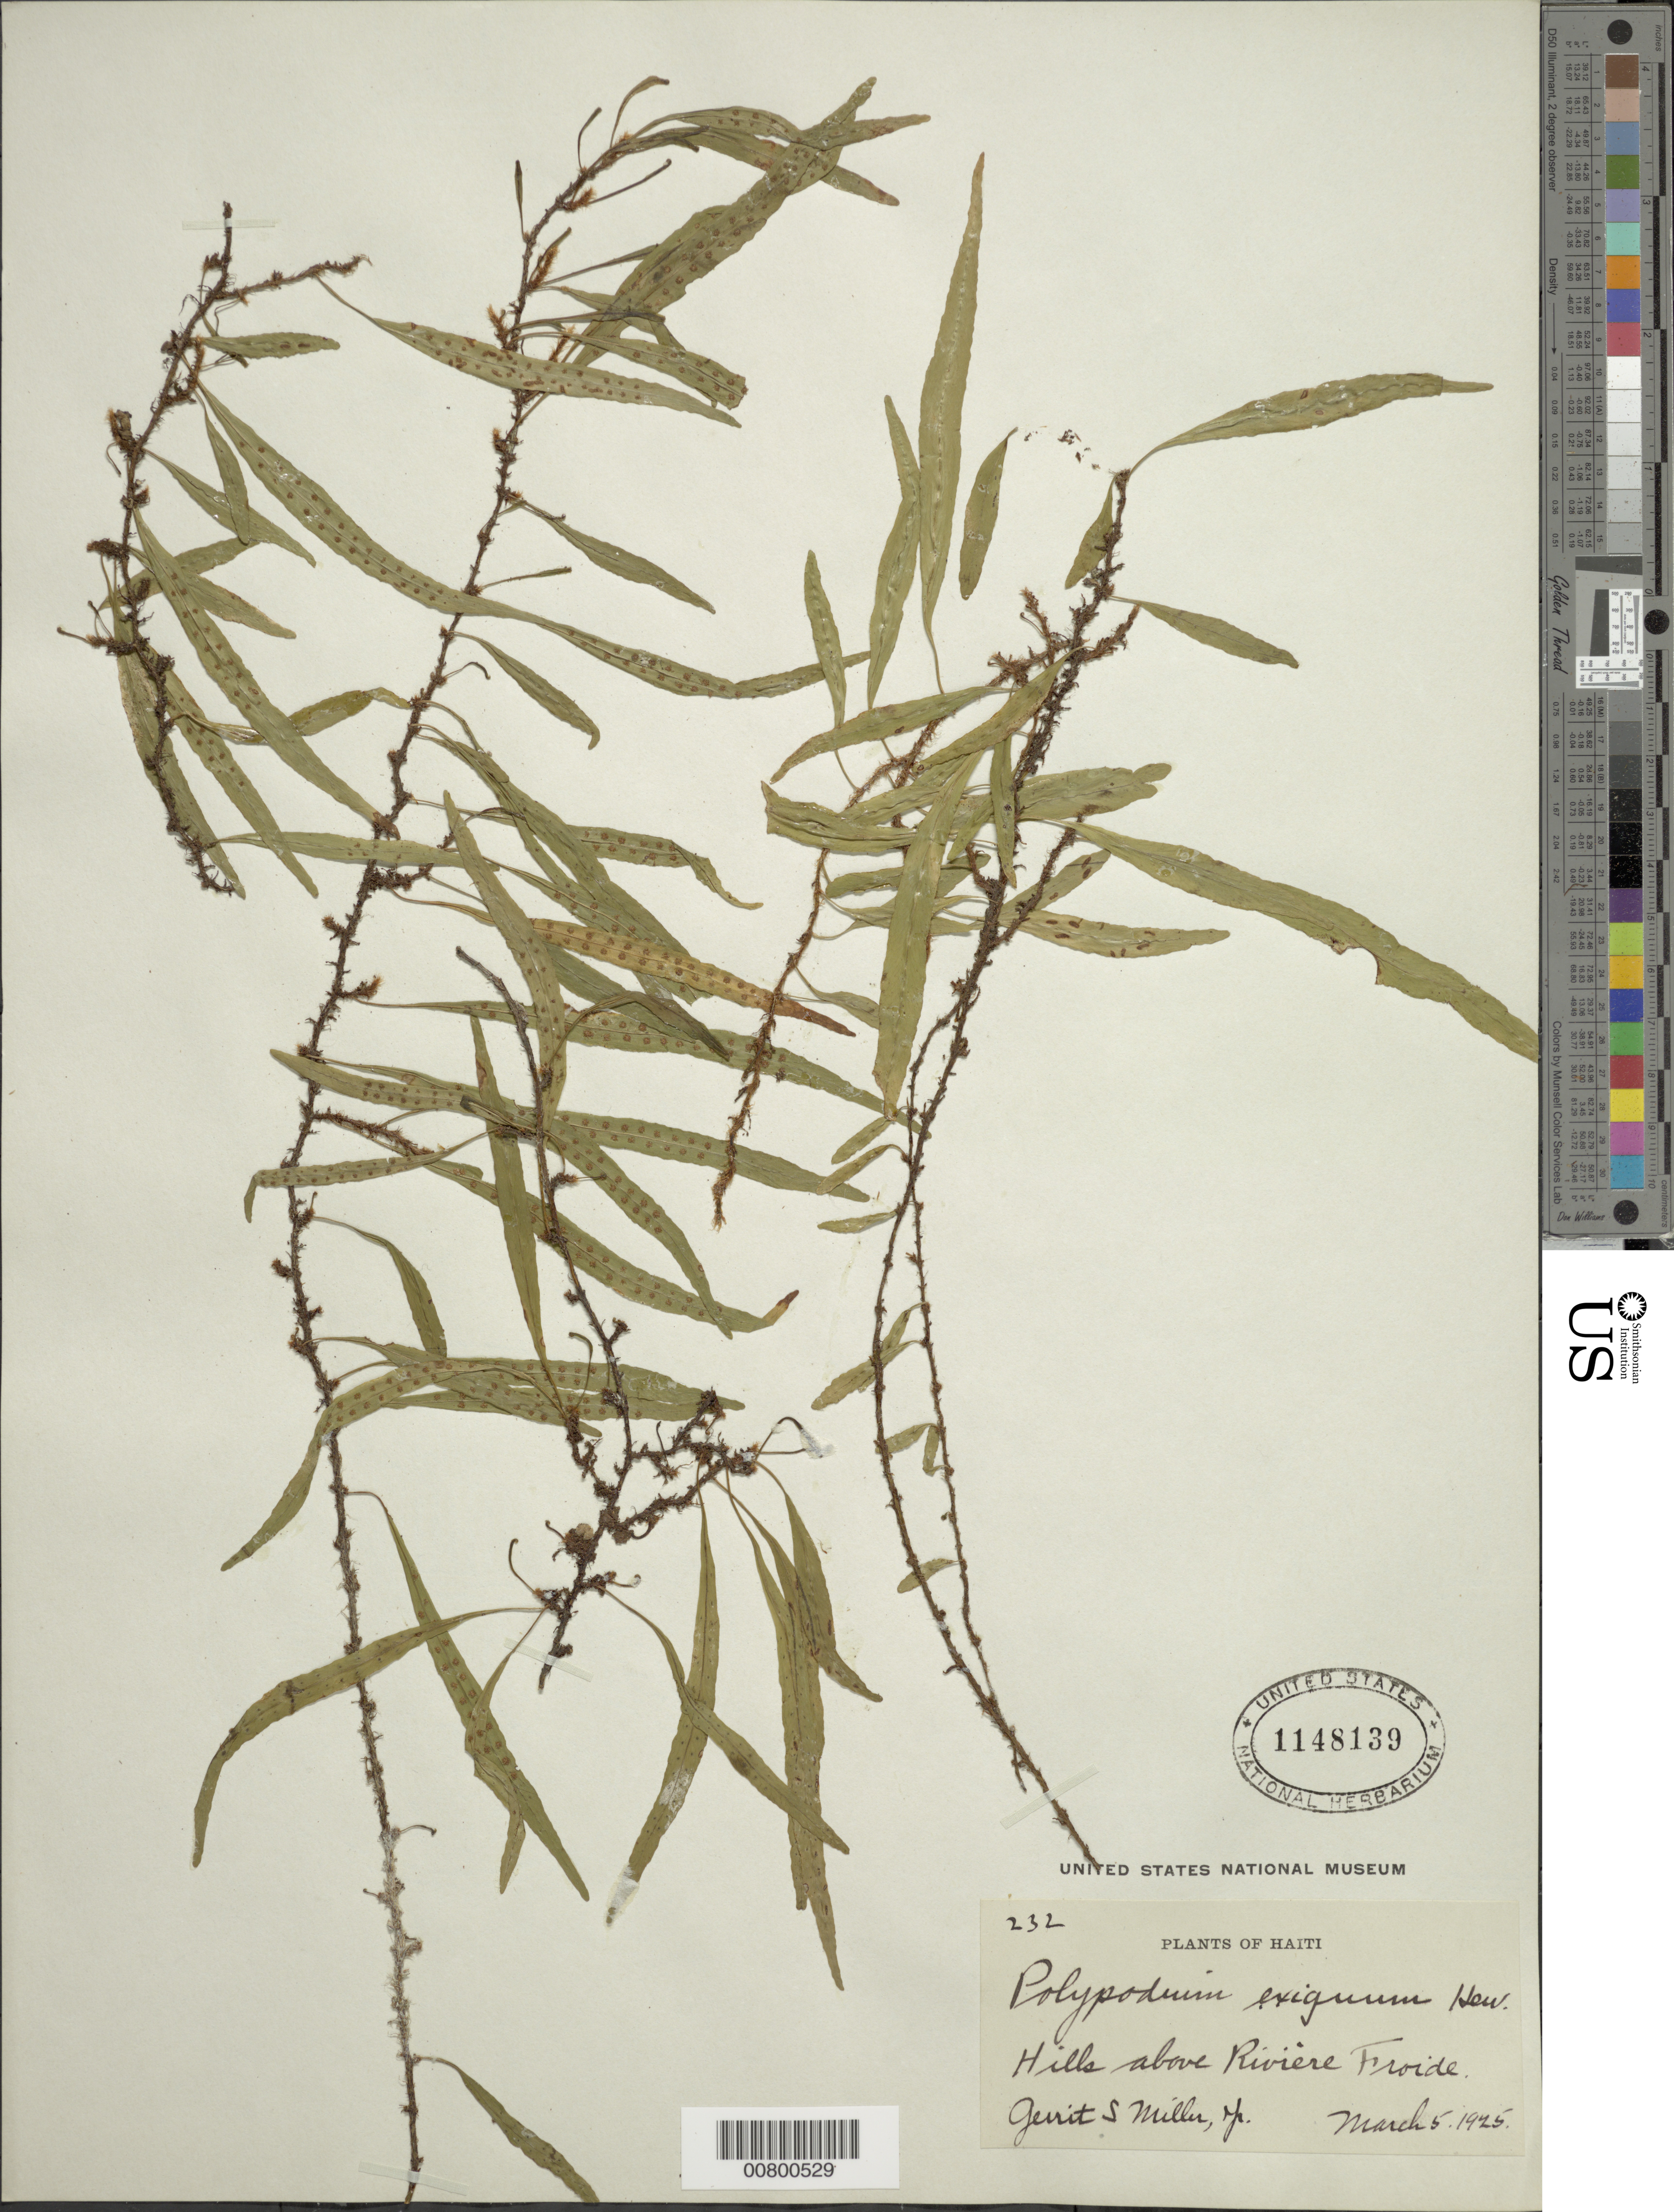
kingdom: Plantae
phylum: Tracheophyta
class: Polypodiopsida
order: Polypodiales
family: Polypodiaceae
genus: Microgramma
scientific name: Microgramma heterophylla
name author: (L.) Wherry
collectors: G. S. Miller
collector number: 232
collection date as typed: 05 Mar 1925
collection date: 1925-03-05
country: Haiti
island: Hispaniola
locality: Rivière Froide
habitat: Hills above river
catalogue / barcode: US 1148139